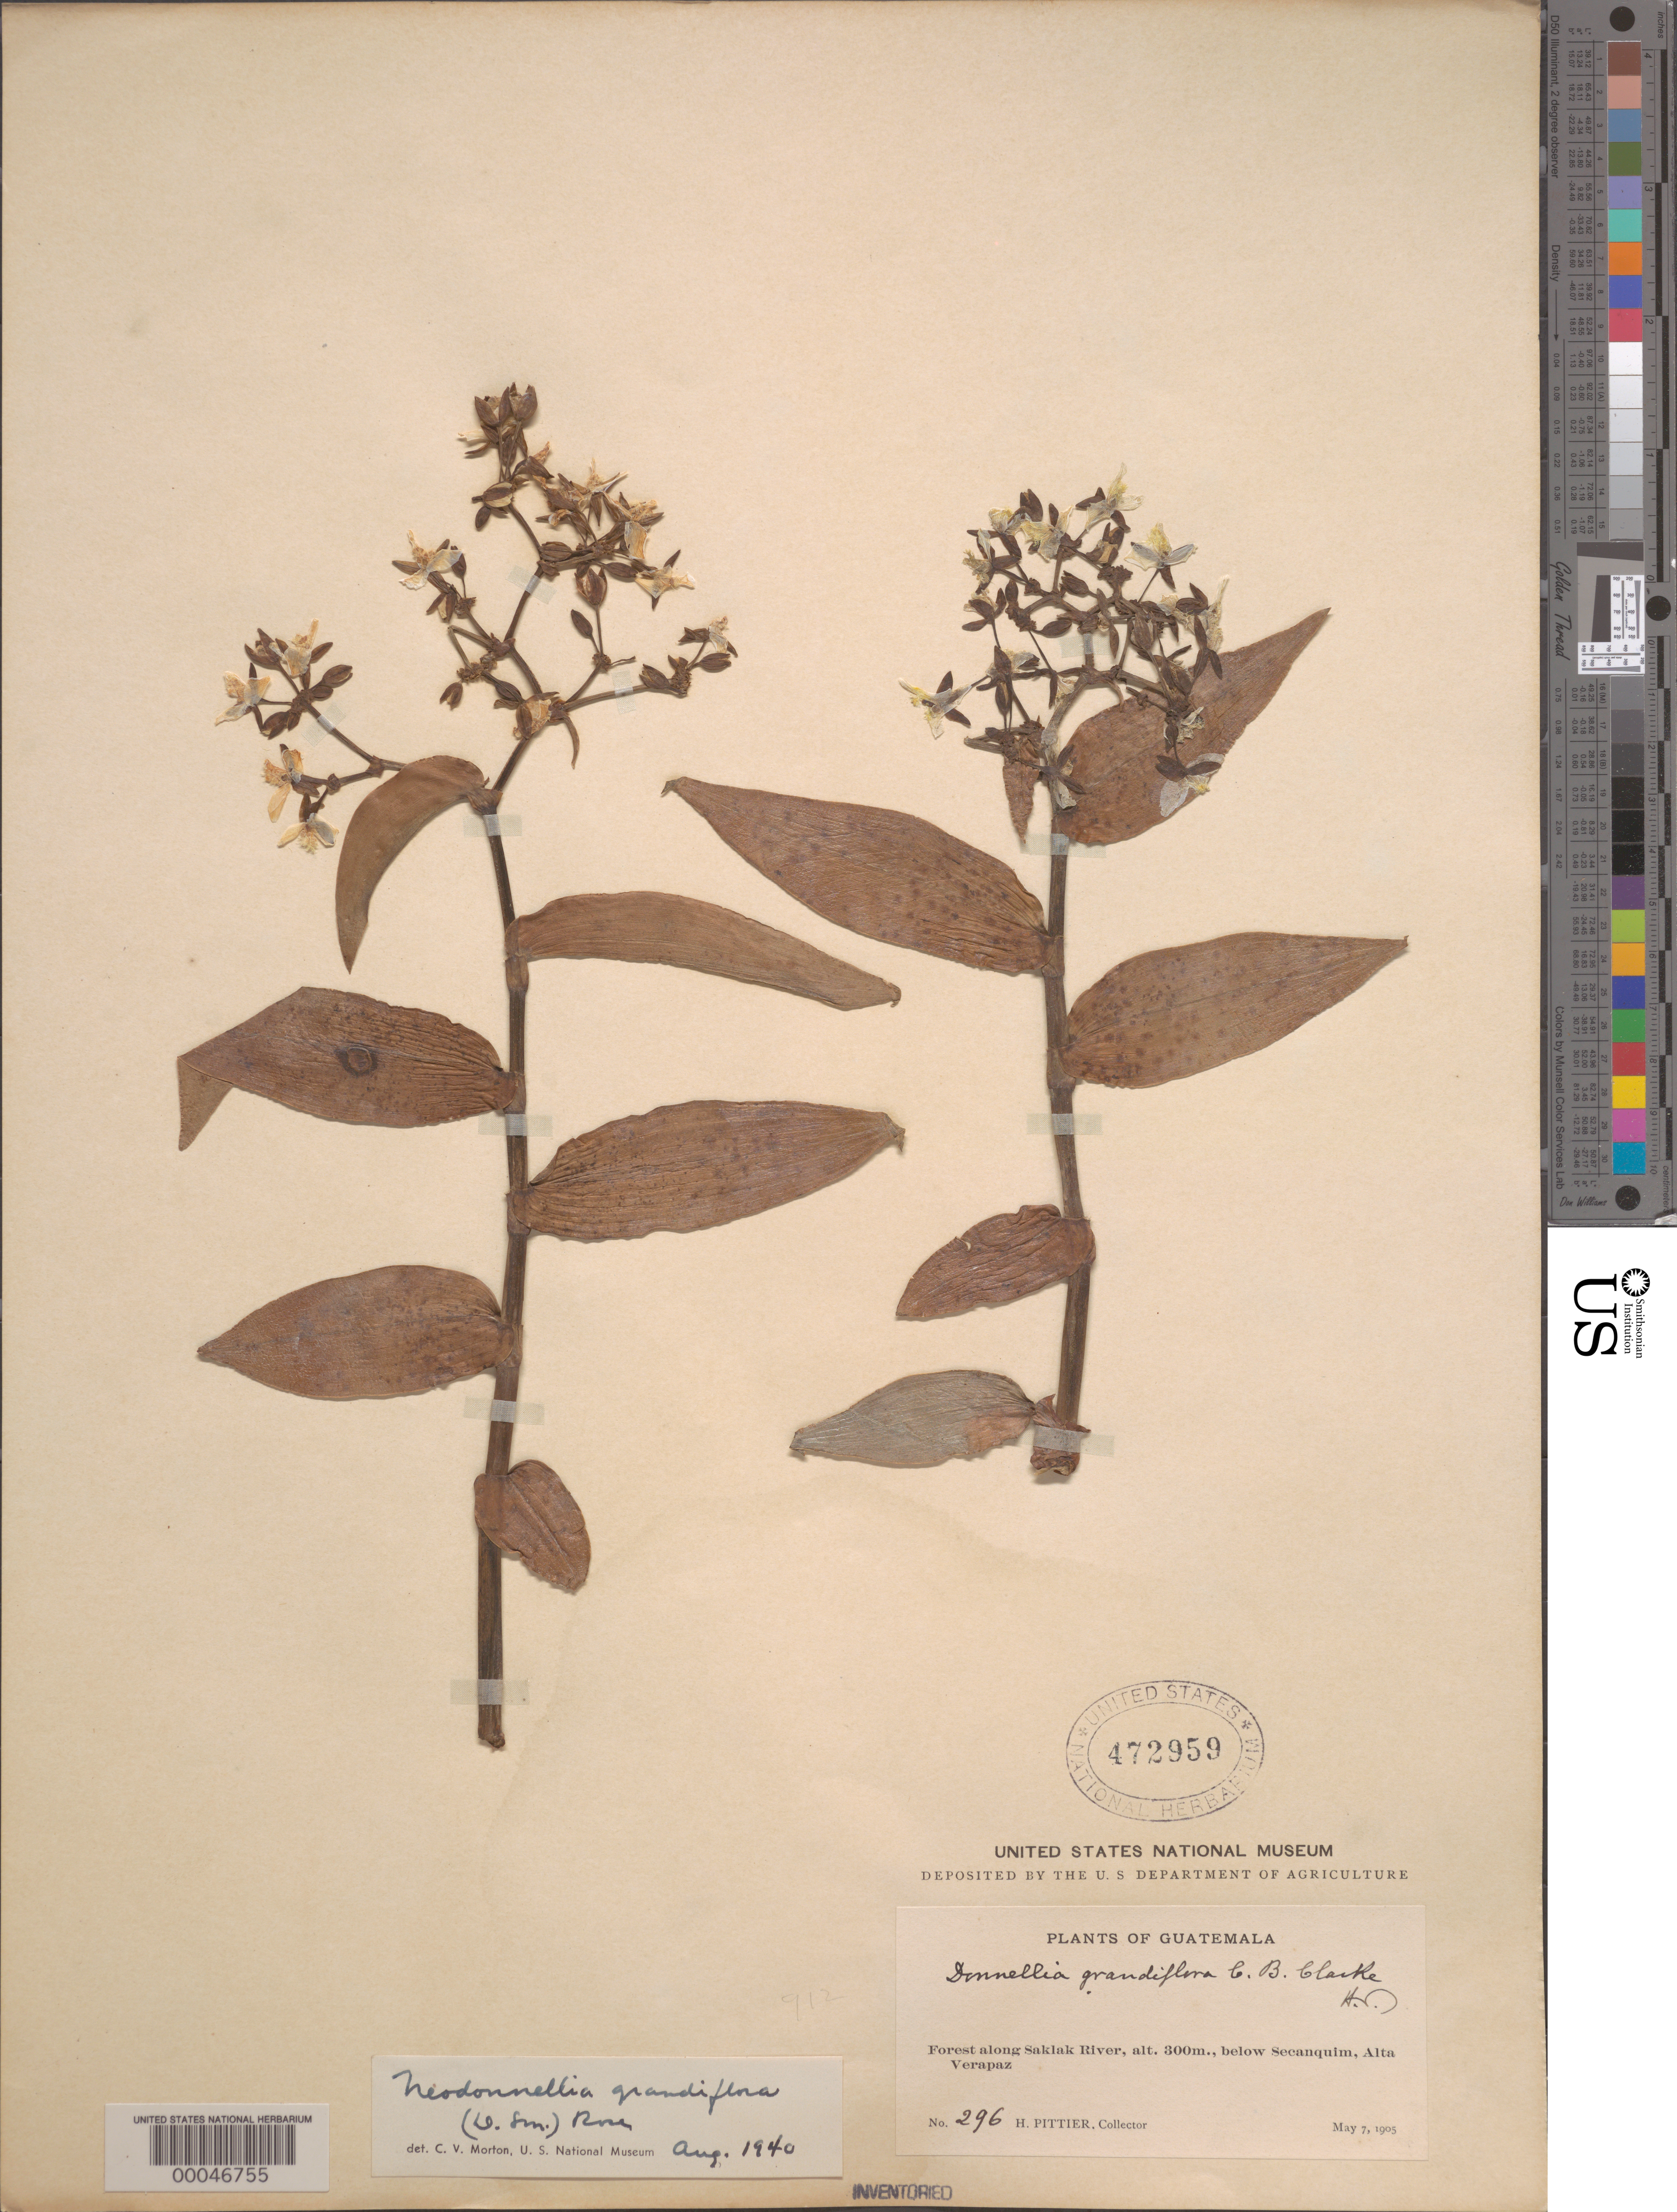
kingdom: Plantae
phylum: Tracheophyta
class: Liliopsida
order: Commelinales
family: Commelinaceae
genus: Tripogandra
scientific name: Tripogandra grandiflora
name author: (Donn. Sm.) Woodson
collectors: H. F. Pittier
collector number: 296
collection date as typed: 07 May 1905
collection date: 1905-05-07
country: Guatemala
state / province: Alta Verapaz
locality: Saklak River below Secanquim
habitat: Forest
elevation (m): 300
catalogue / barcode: US 472959